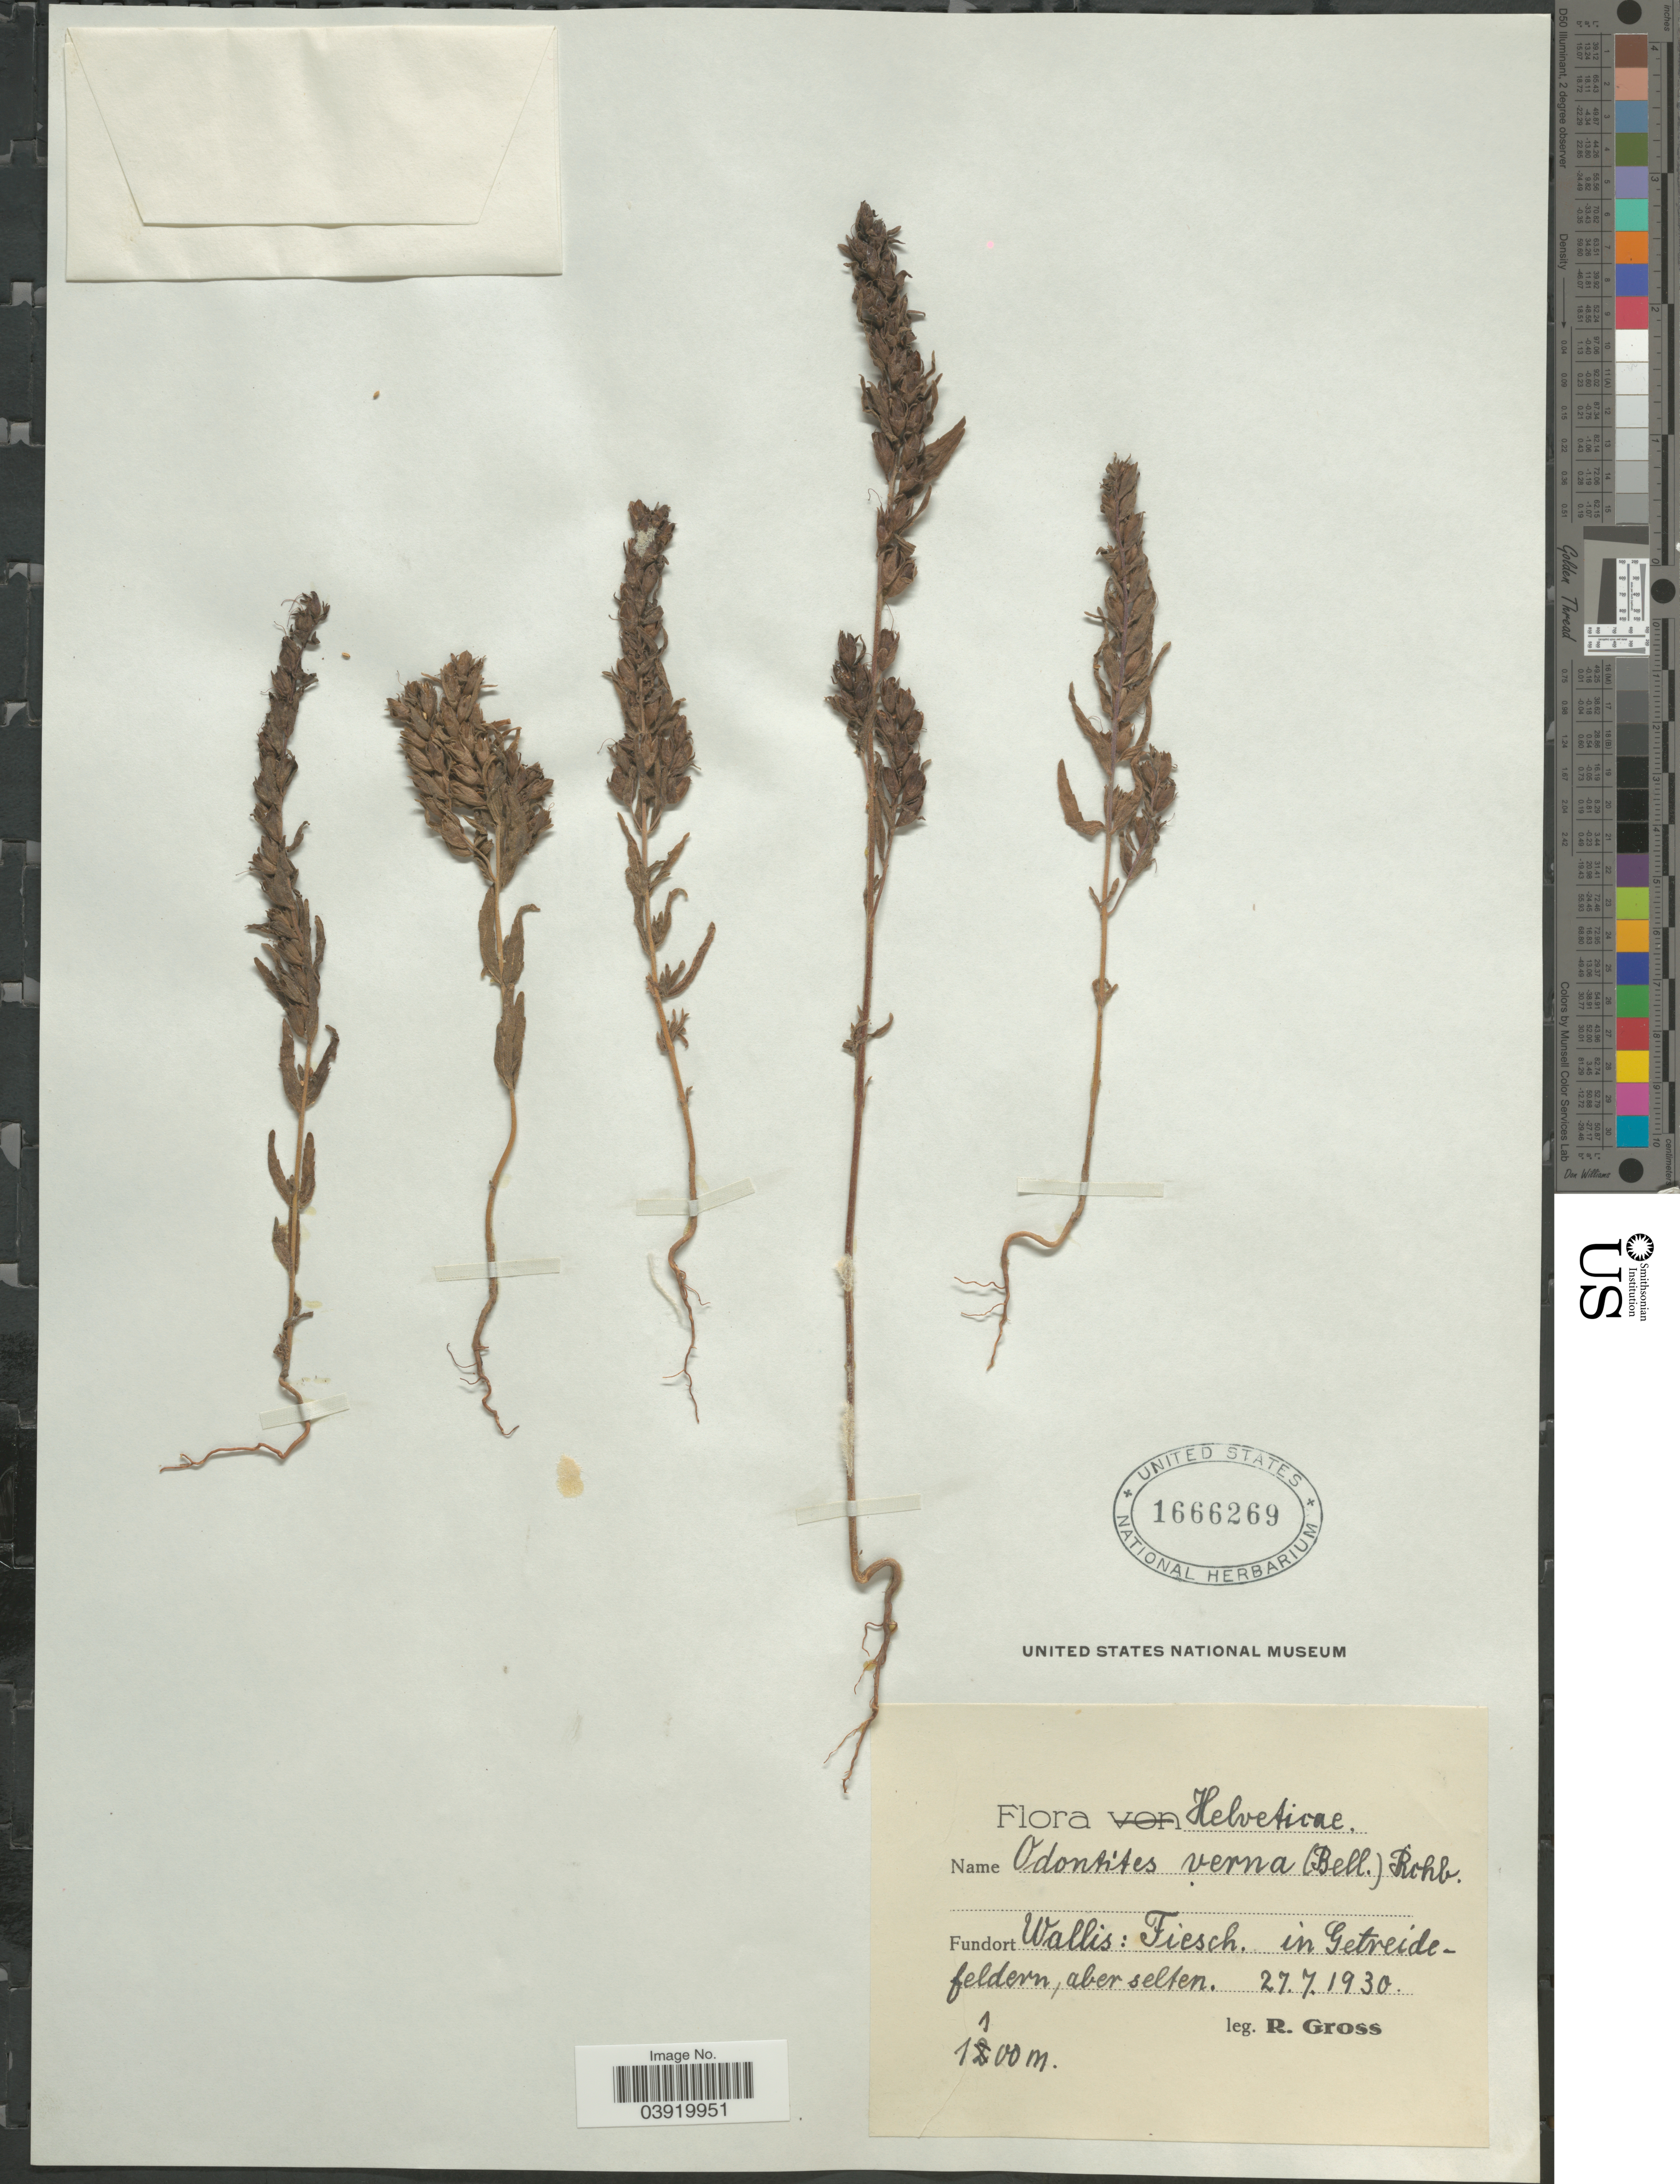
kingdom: Plantae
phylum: Tracheophyta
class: Magnoliopsida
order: Lamiales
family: Orobanchaceae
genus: Odontites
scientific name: Odontites vernus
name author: (Bellardi) Dumort.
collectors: R. Gross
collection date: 1930-07-27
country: Switzerland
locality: Helvetivae. Wallis: Fiesch. in Getreidefeldern, aber selten.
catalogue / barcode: US 1666269